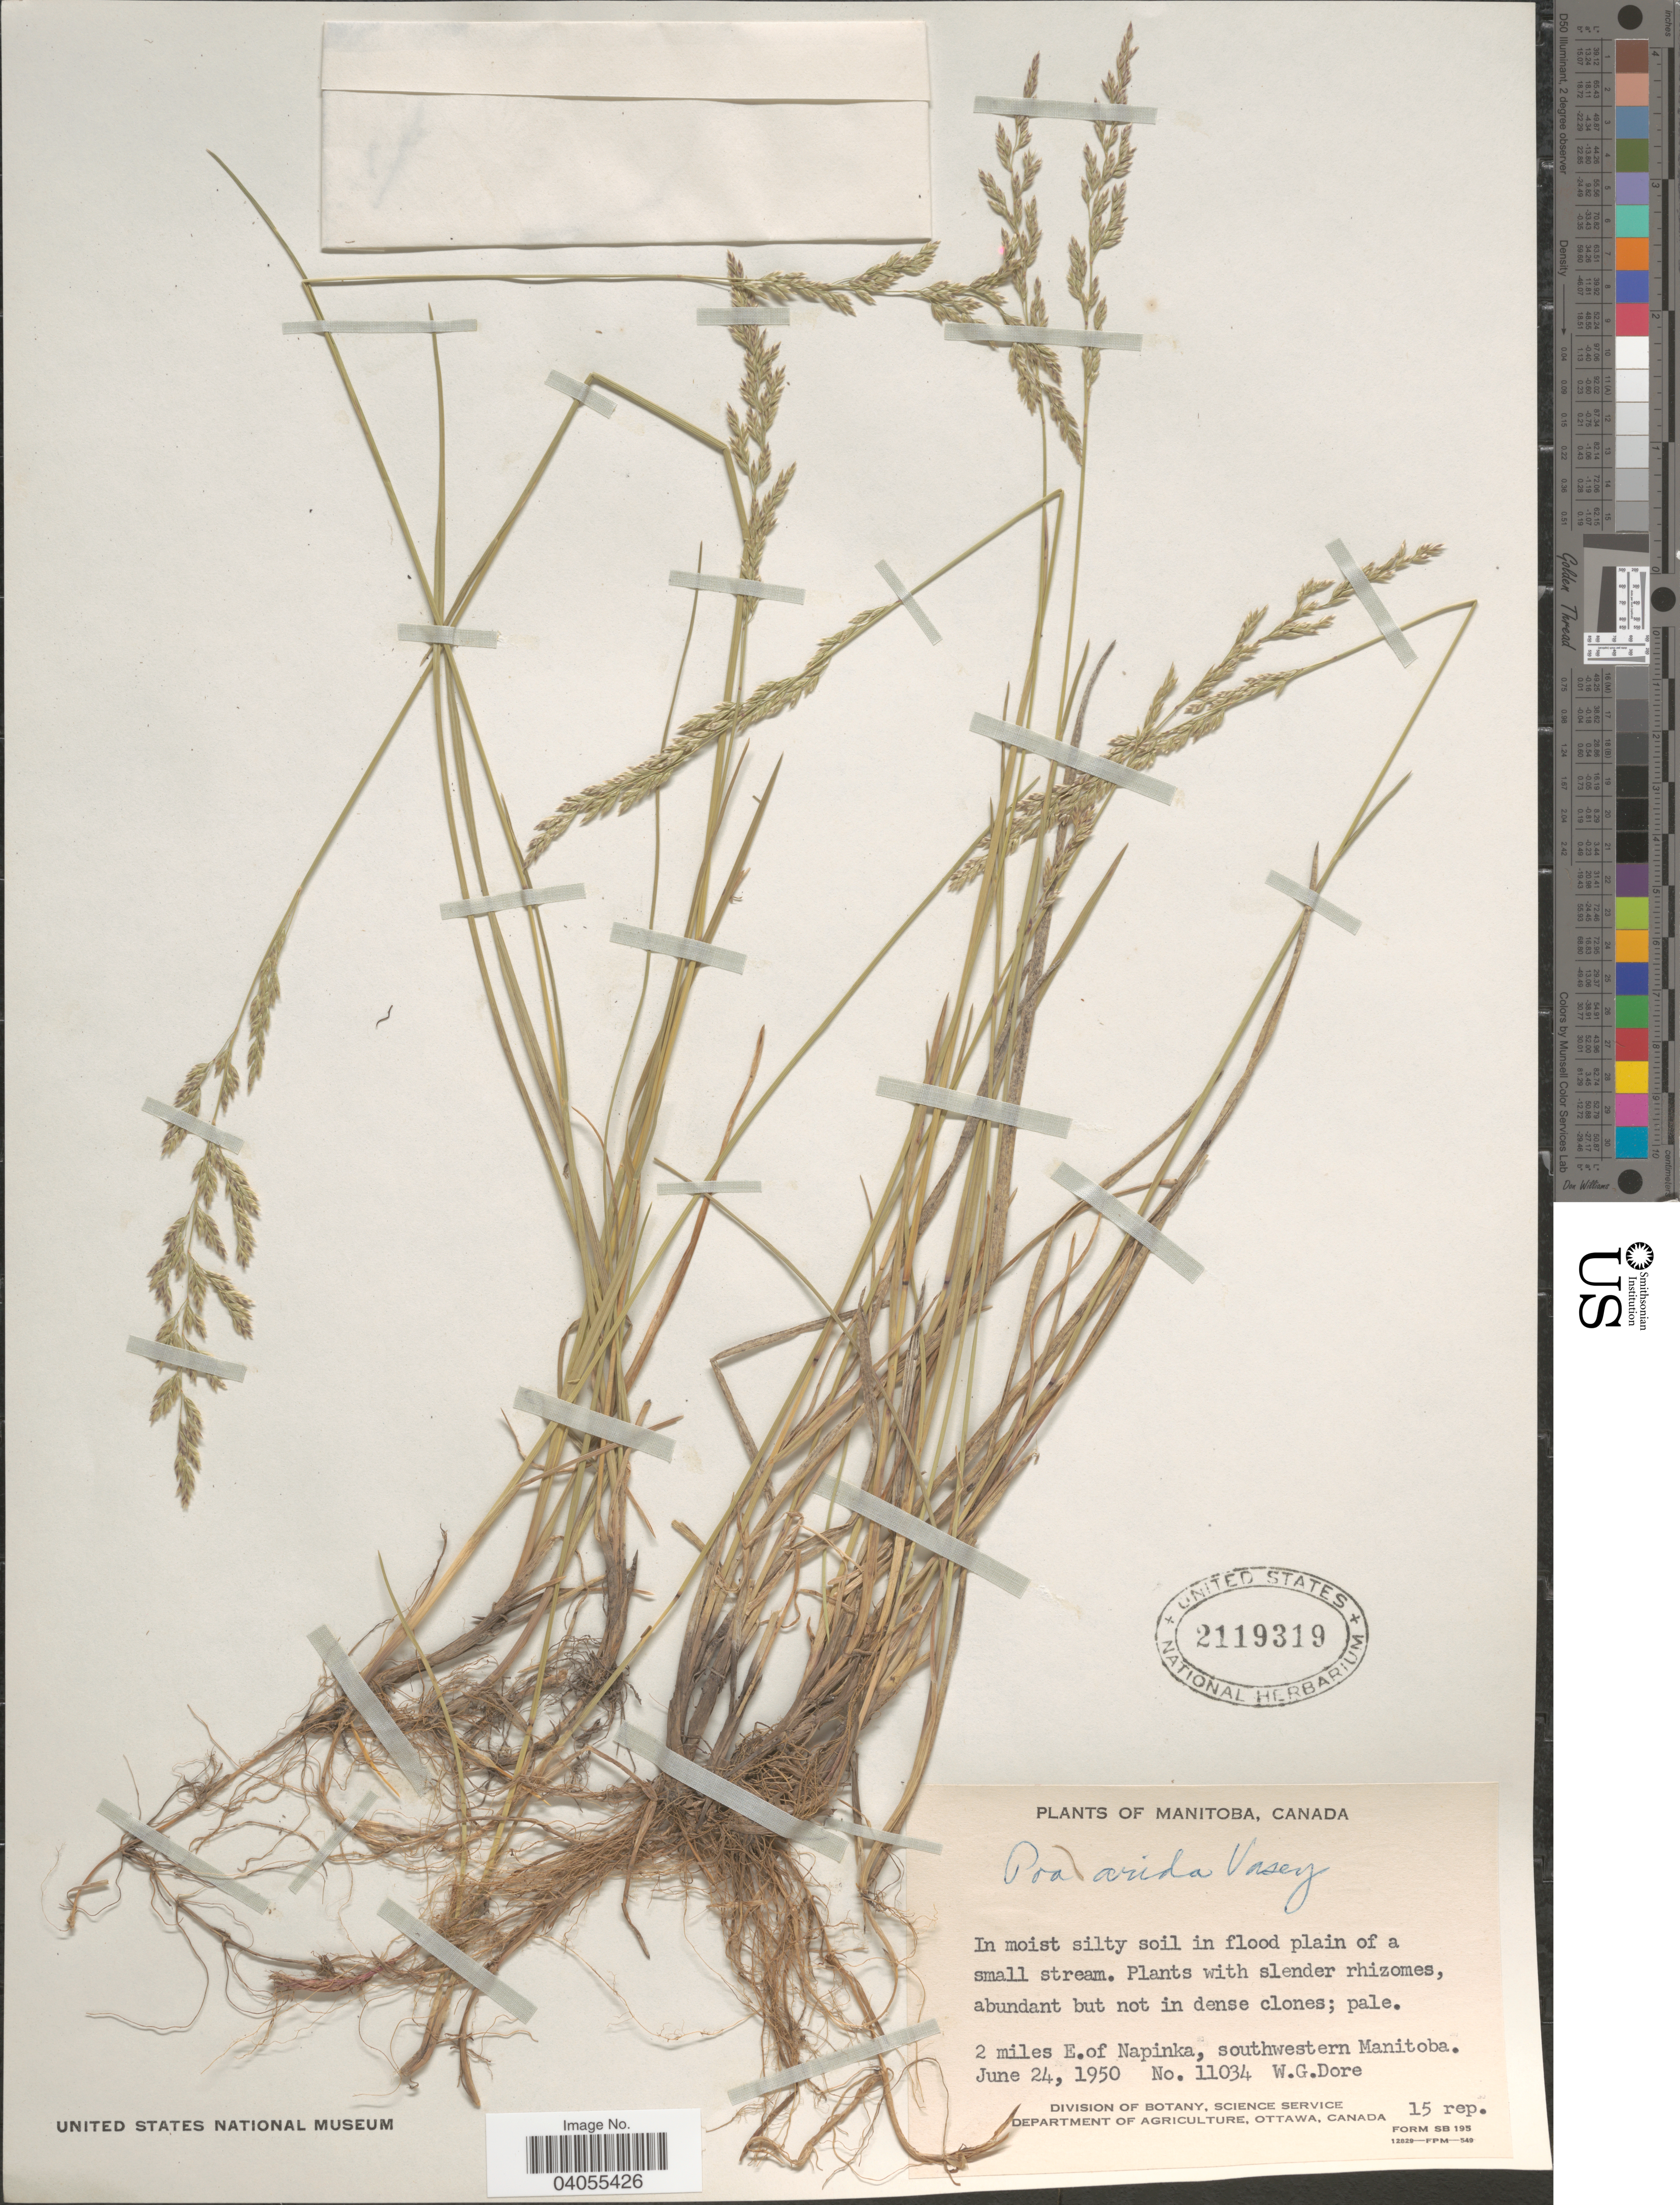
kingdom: Plantae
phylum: Tracheophyta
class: Liliopsida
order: Poales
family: Poaceae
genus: Poa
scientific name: Poa arida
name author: Vasey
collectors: W. Dore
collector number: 11034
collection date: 1950-06-24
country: Canada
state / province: Manitoba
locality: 2 miles E. of Napinka, southwestern Manitoba.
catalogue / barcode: US 2119319